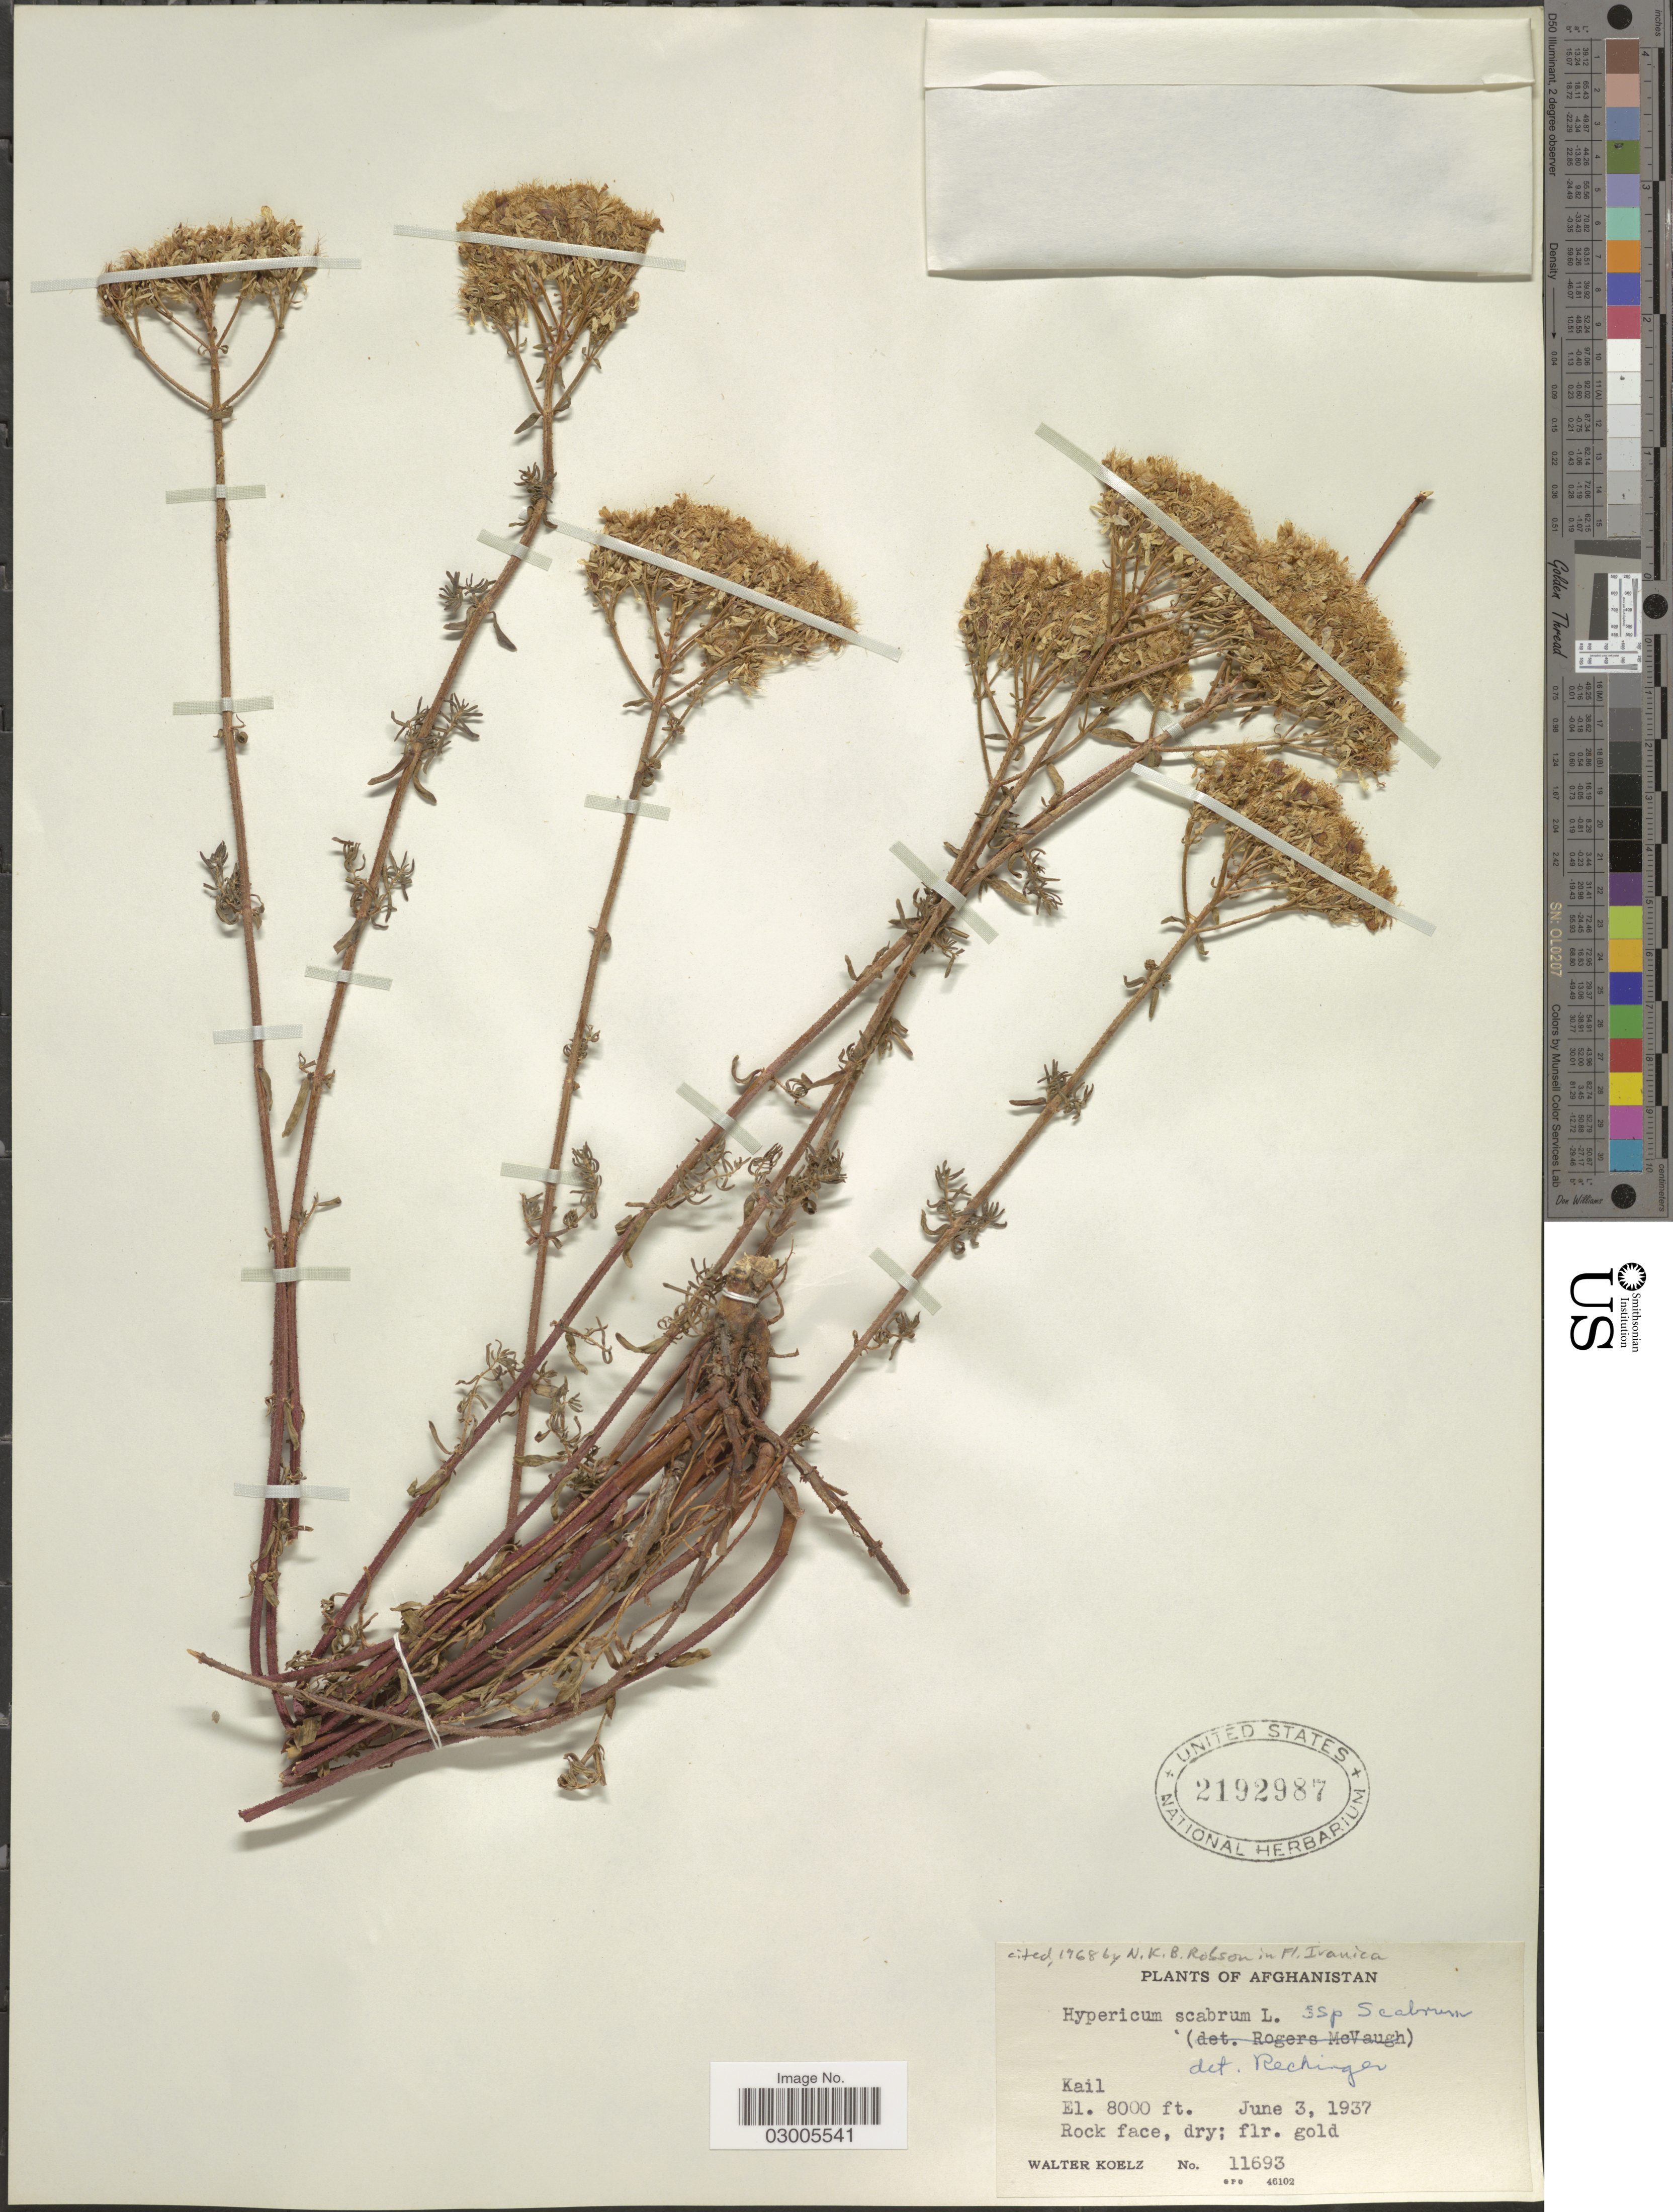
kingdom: Plantae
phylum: Tracheophyta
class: Magnoliopsida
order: Malpighiales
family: Hypericaceae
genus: Hypericum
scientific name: Hypericum scabrum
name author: L.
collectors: W. N. Koelz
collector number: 11693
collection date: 1937-06-03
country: Afghanistan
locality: Kail.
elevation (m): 2438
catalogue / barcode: US 2192987